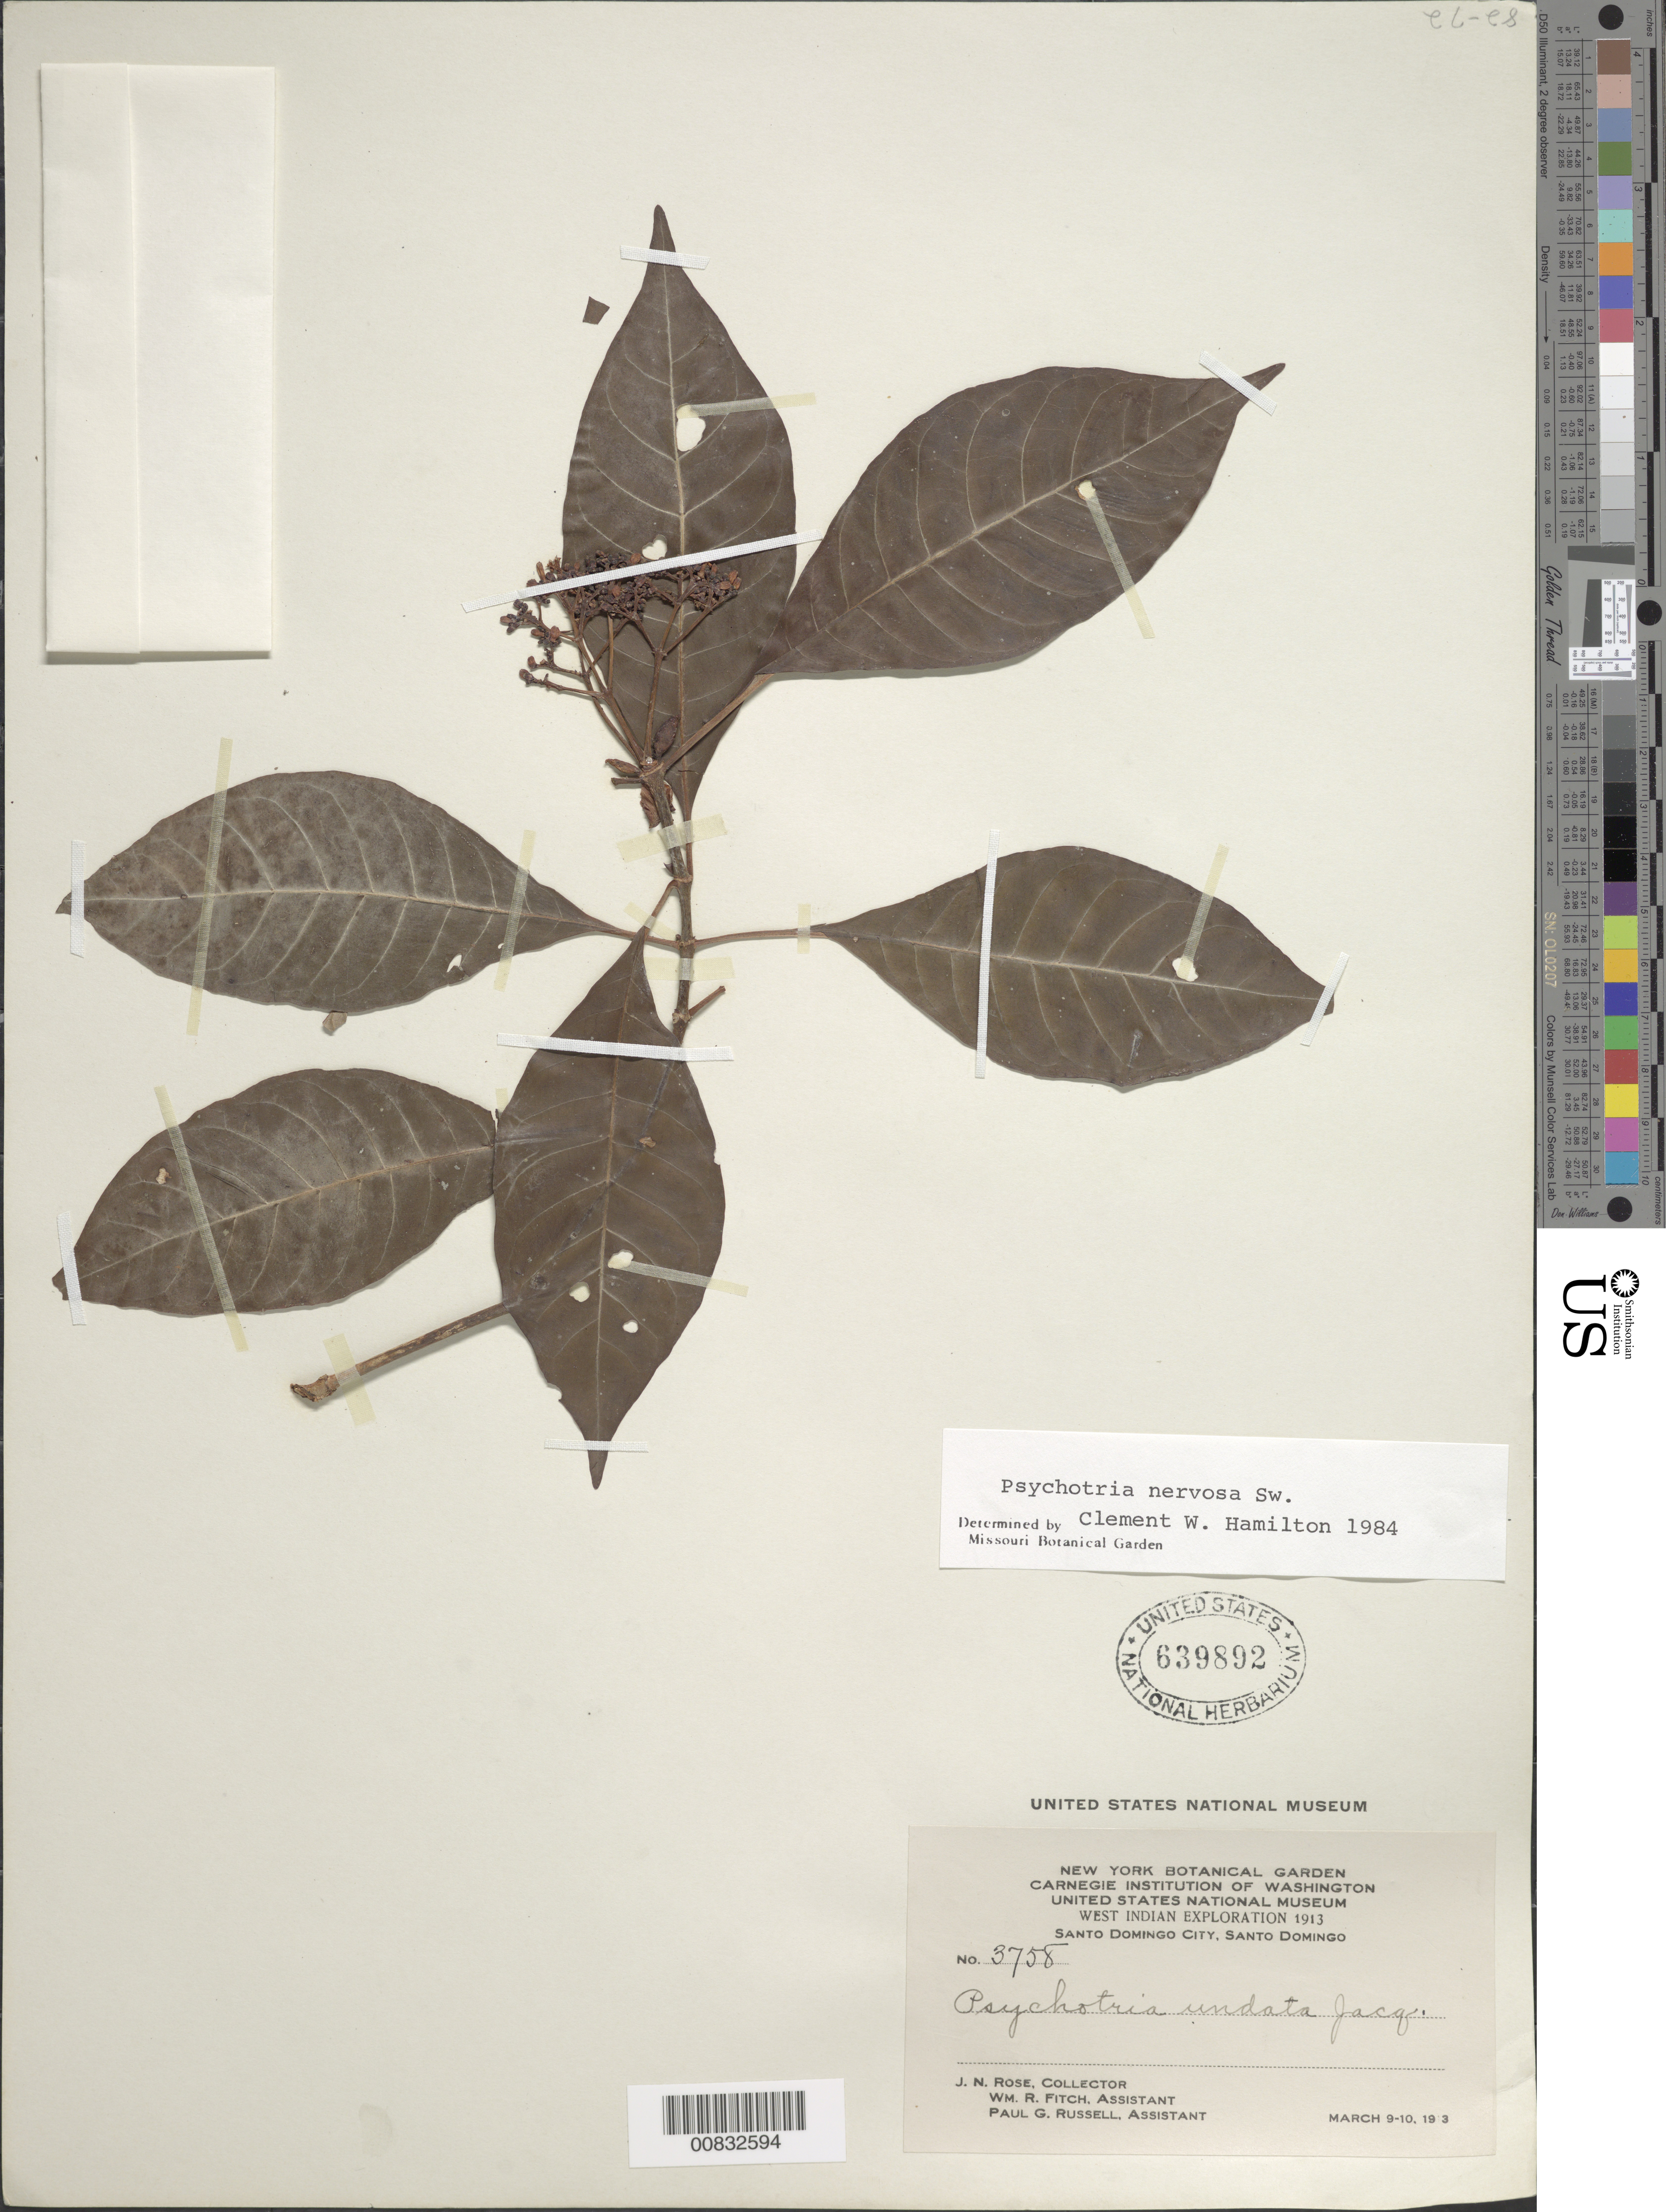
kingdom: Plantae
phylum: Tracheophyta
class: Magnoliopsida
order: Gentianales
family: Rubiaceae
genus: Psychotria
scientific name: Psychotria nervosa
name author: Sw.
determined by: Hamilton, C. W.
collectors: J. N. Rose, W. R. Fitch & P. G. Russell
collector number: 3758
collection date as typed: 09 Mar 1913 to 10 Mar 1913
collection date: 1913-03-09/1913-03-10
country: Dominican Republic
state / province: Distrito Nacional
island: Hispaniola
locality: Santo Domingo City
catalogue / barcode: US 639892